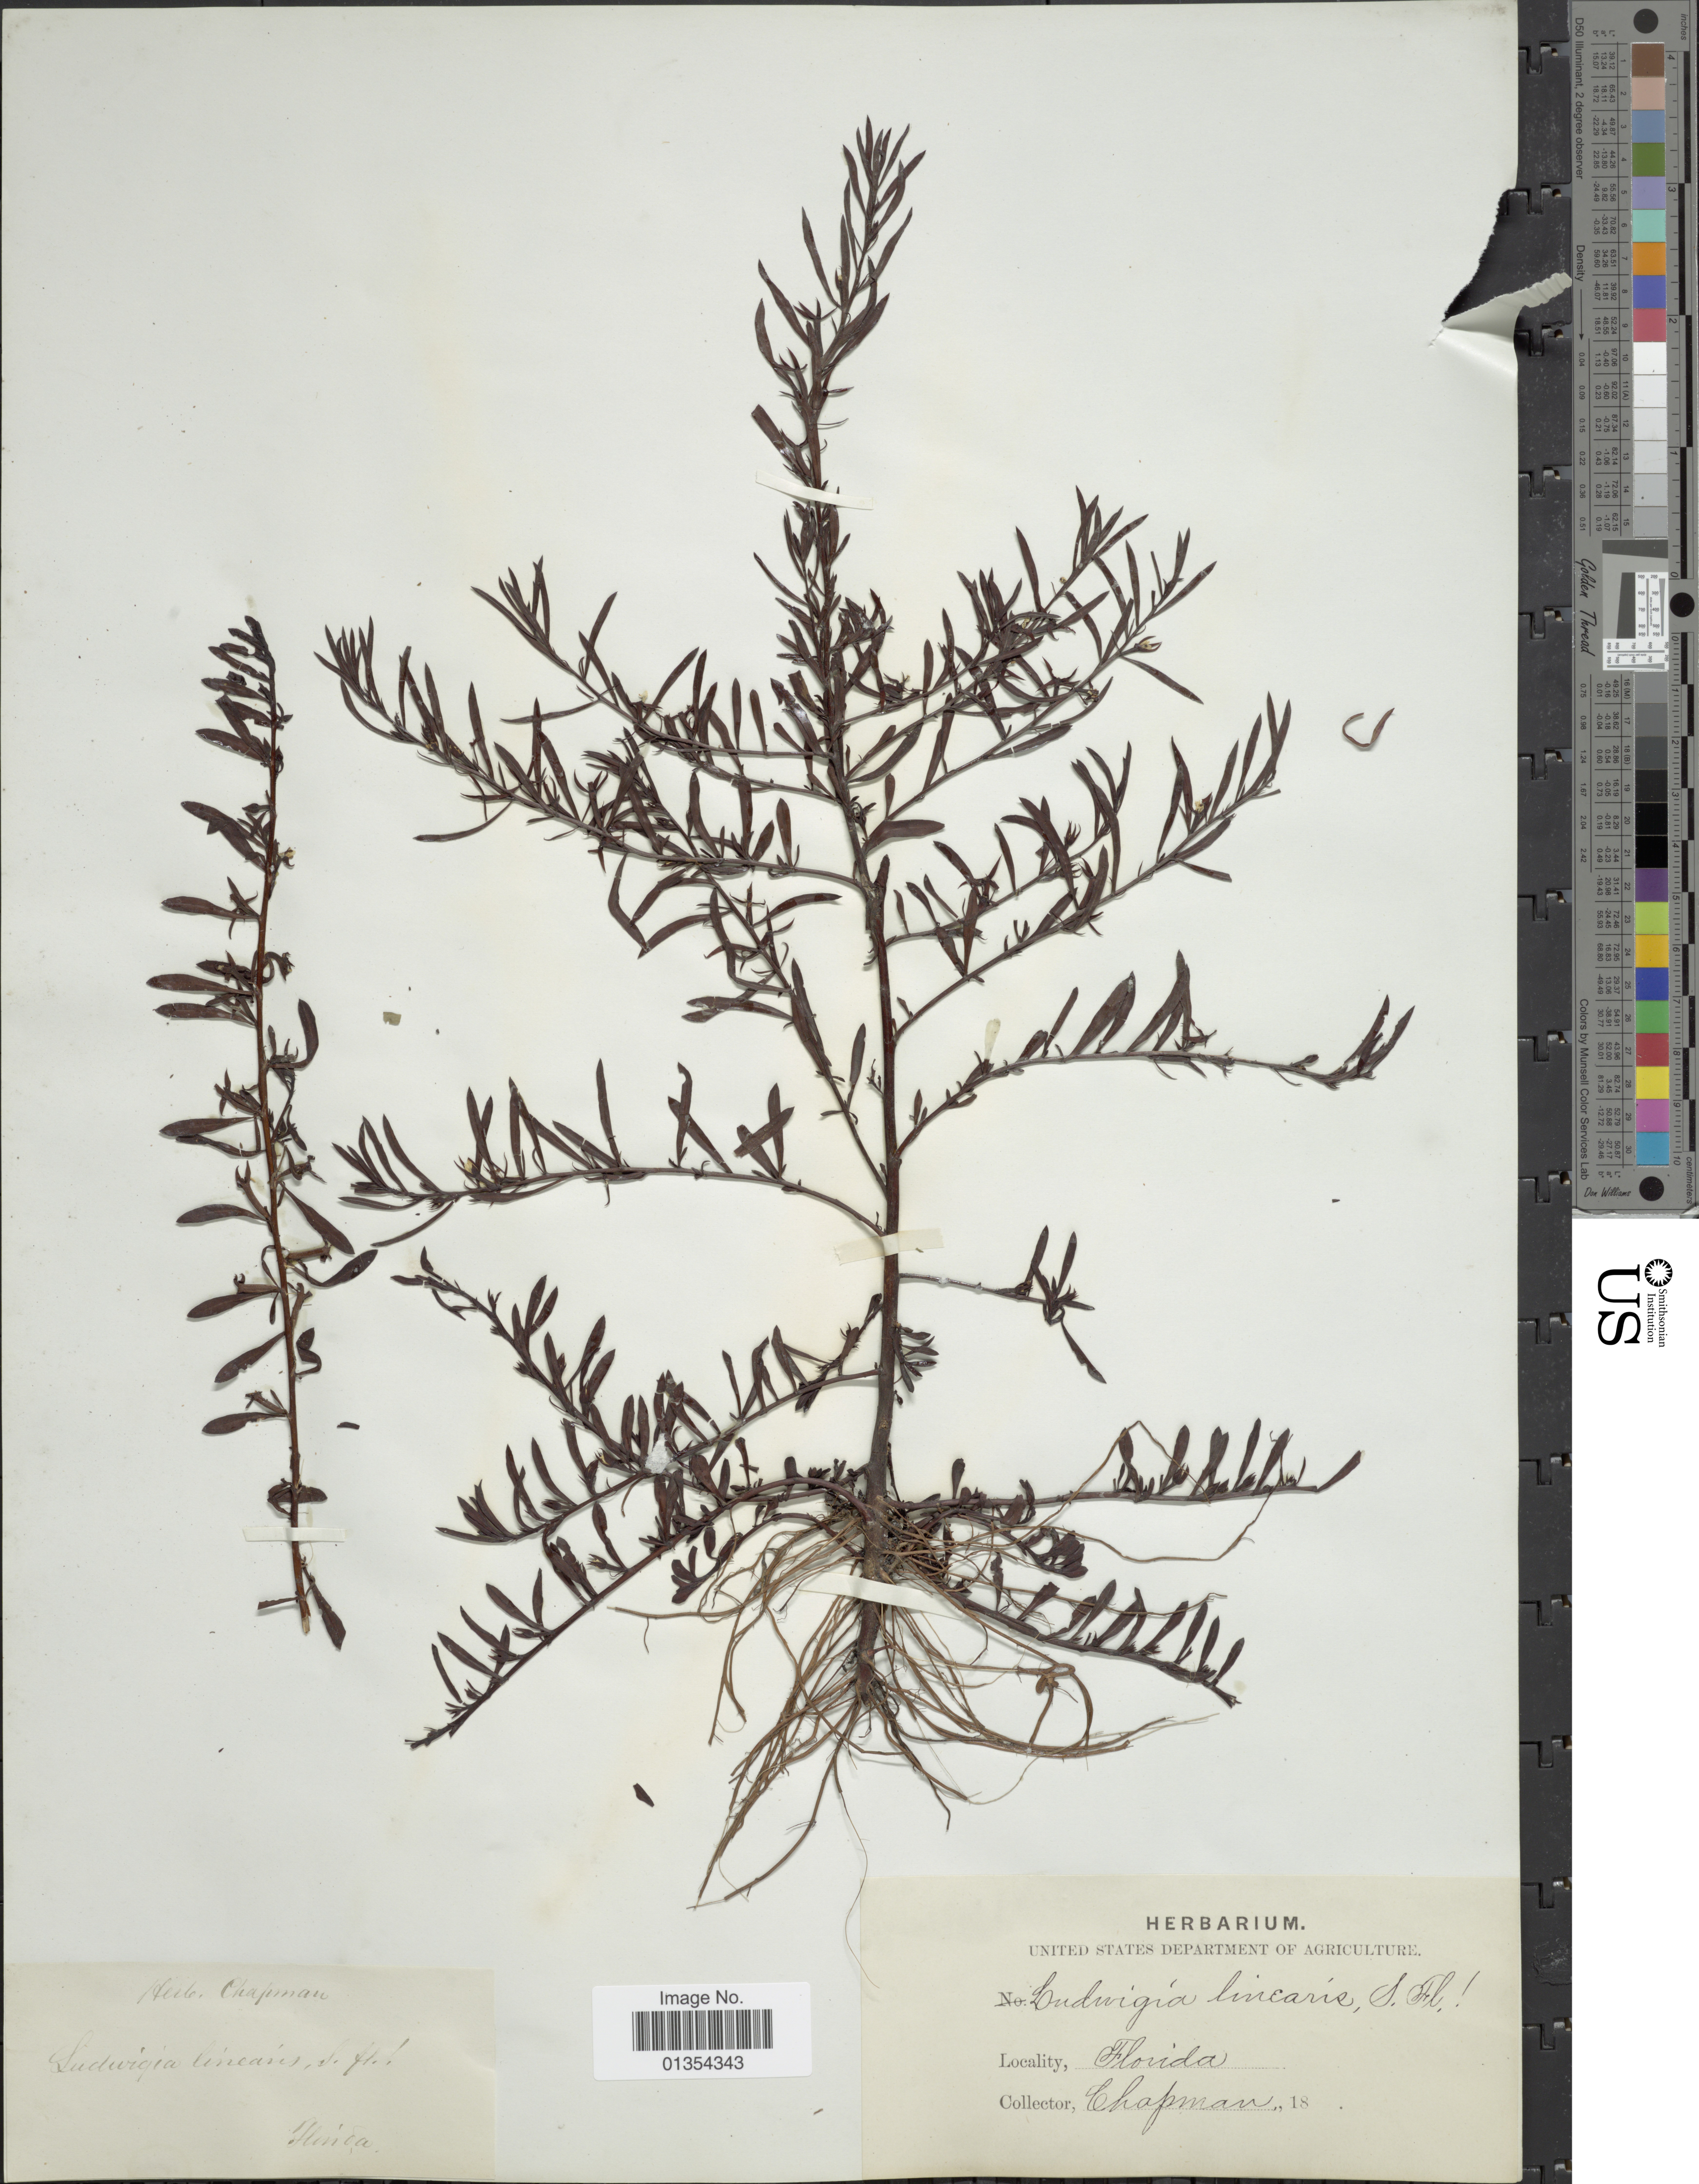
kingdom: Plantae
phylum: Tracheophyta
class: Magnoliopsida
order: Myrtales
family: Onagraceae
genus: Ludwigia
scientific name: Ludwigia linearis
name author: Walter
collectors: ex herb. Chapman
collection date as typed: Transcribed d/m/y: //18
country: United States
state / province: Florida